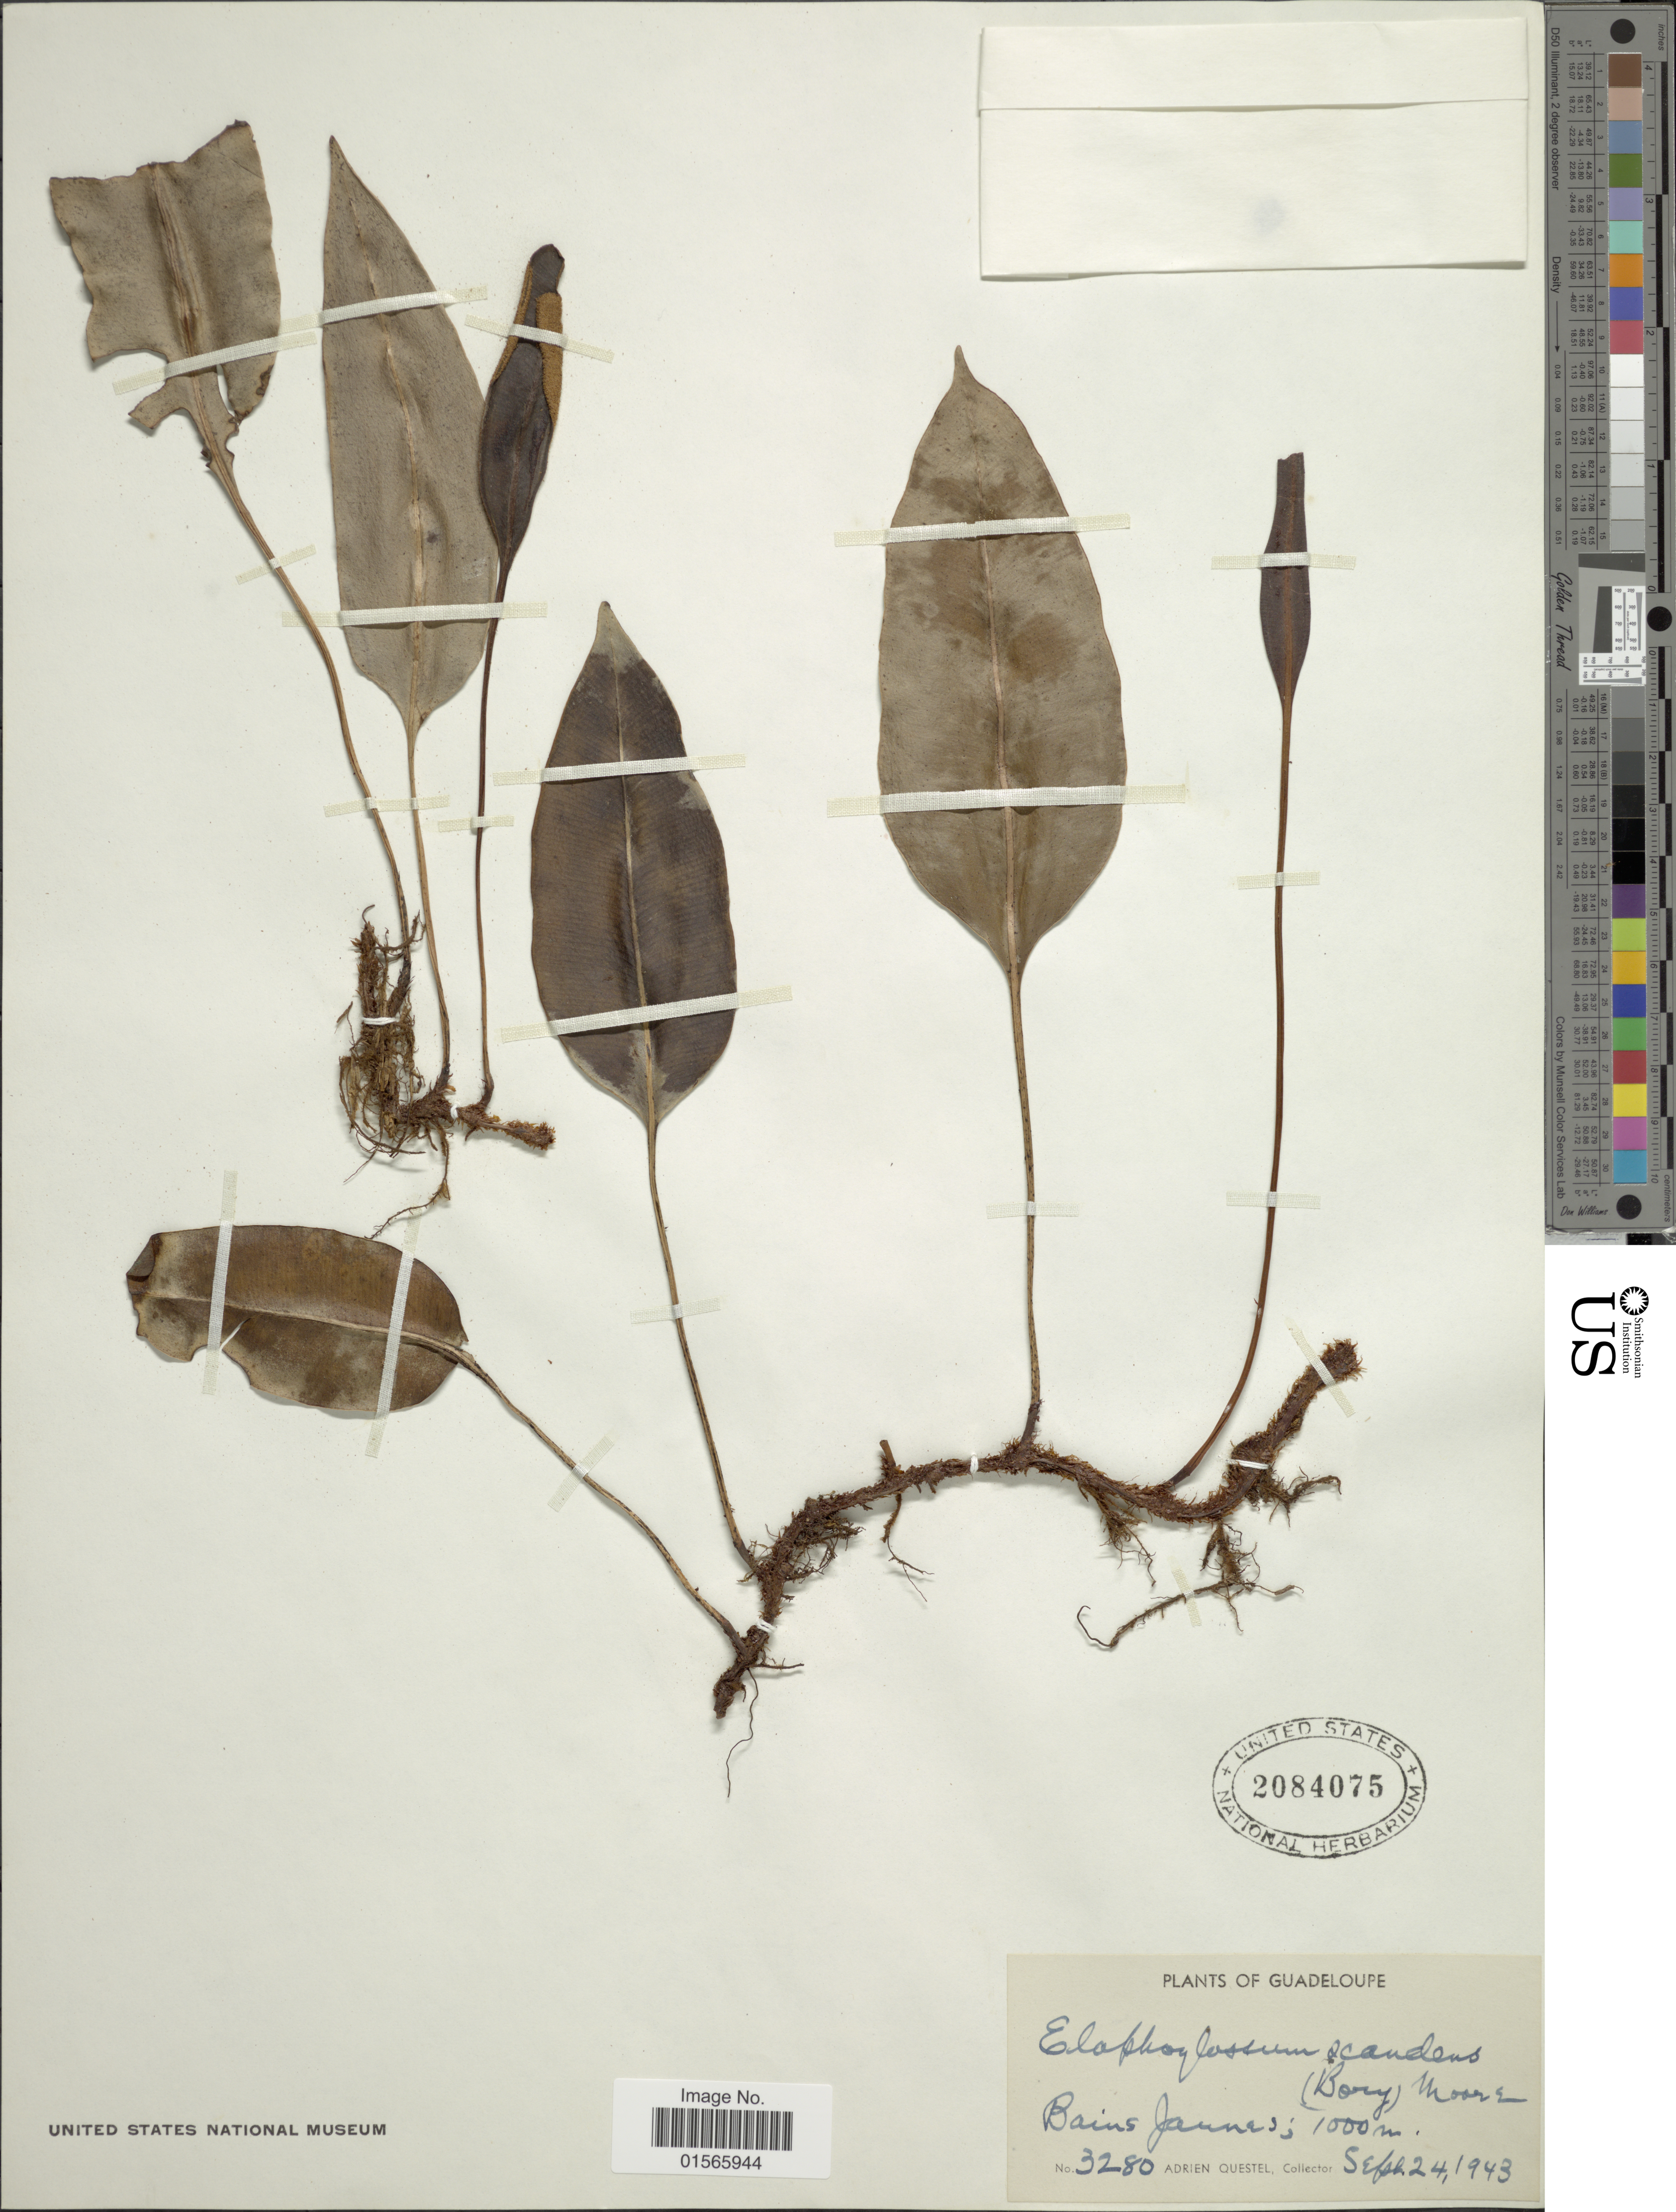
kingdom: Plantae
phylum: Tracheophyta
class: Polypodiopsida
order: Polypodiales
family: Dryopteridaceae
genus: Elaphoglossum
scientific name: Elaphoglossum scandens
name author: (Bory ex Fée) T. Moore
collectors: A. Questel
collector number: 3280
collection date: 1943-09-24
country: Guadeloupe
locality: Bains Jaunes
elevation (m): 1000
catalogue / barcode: US 2084075